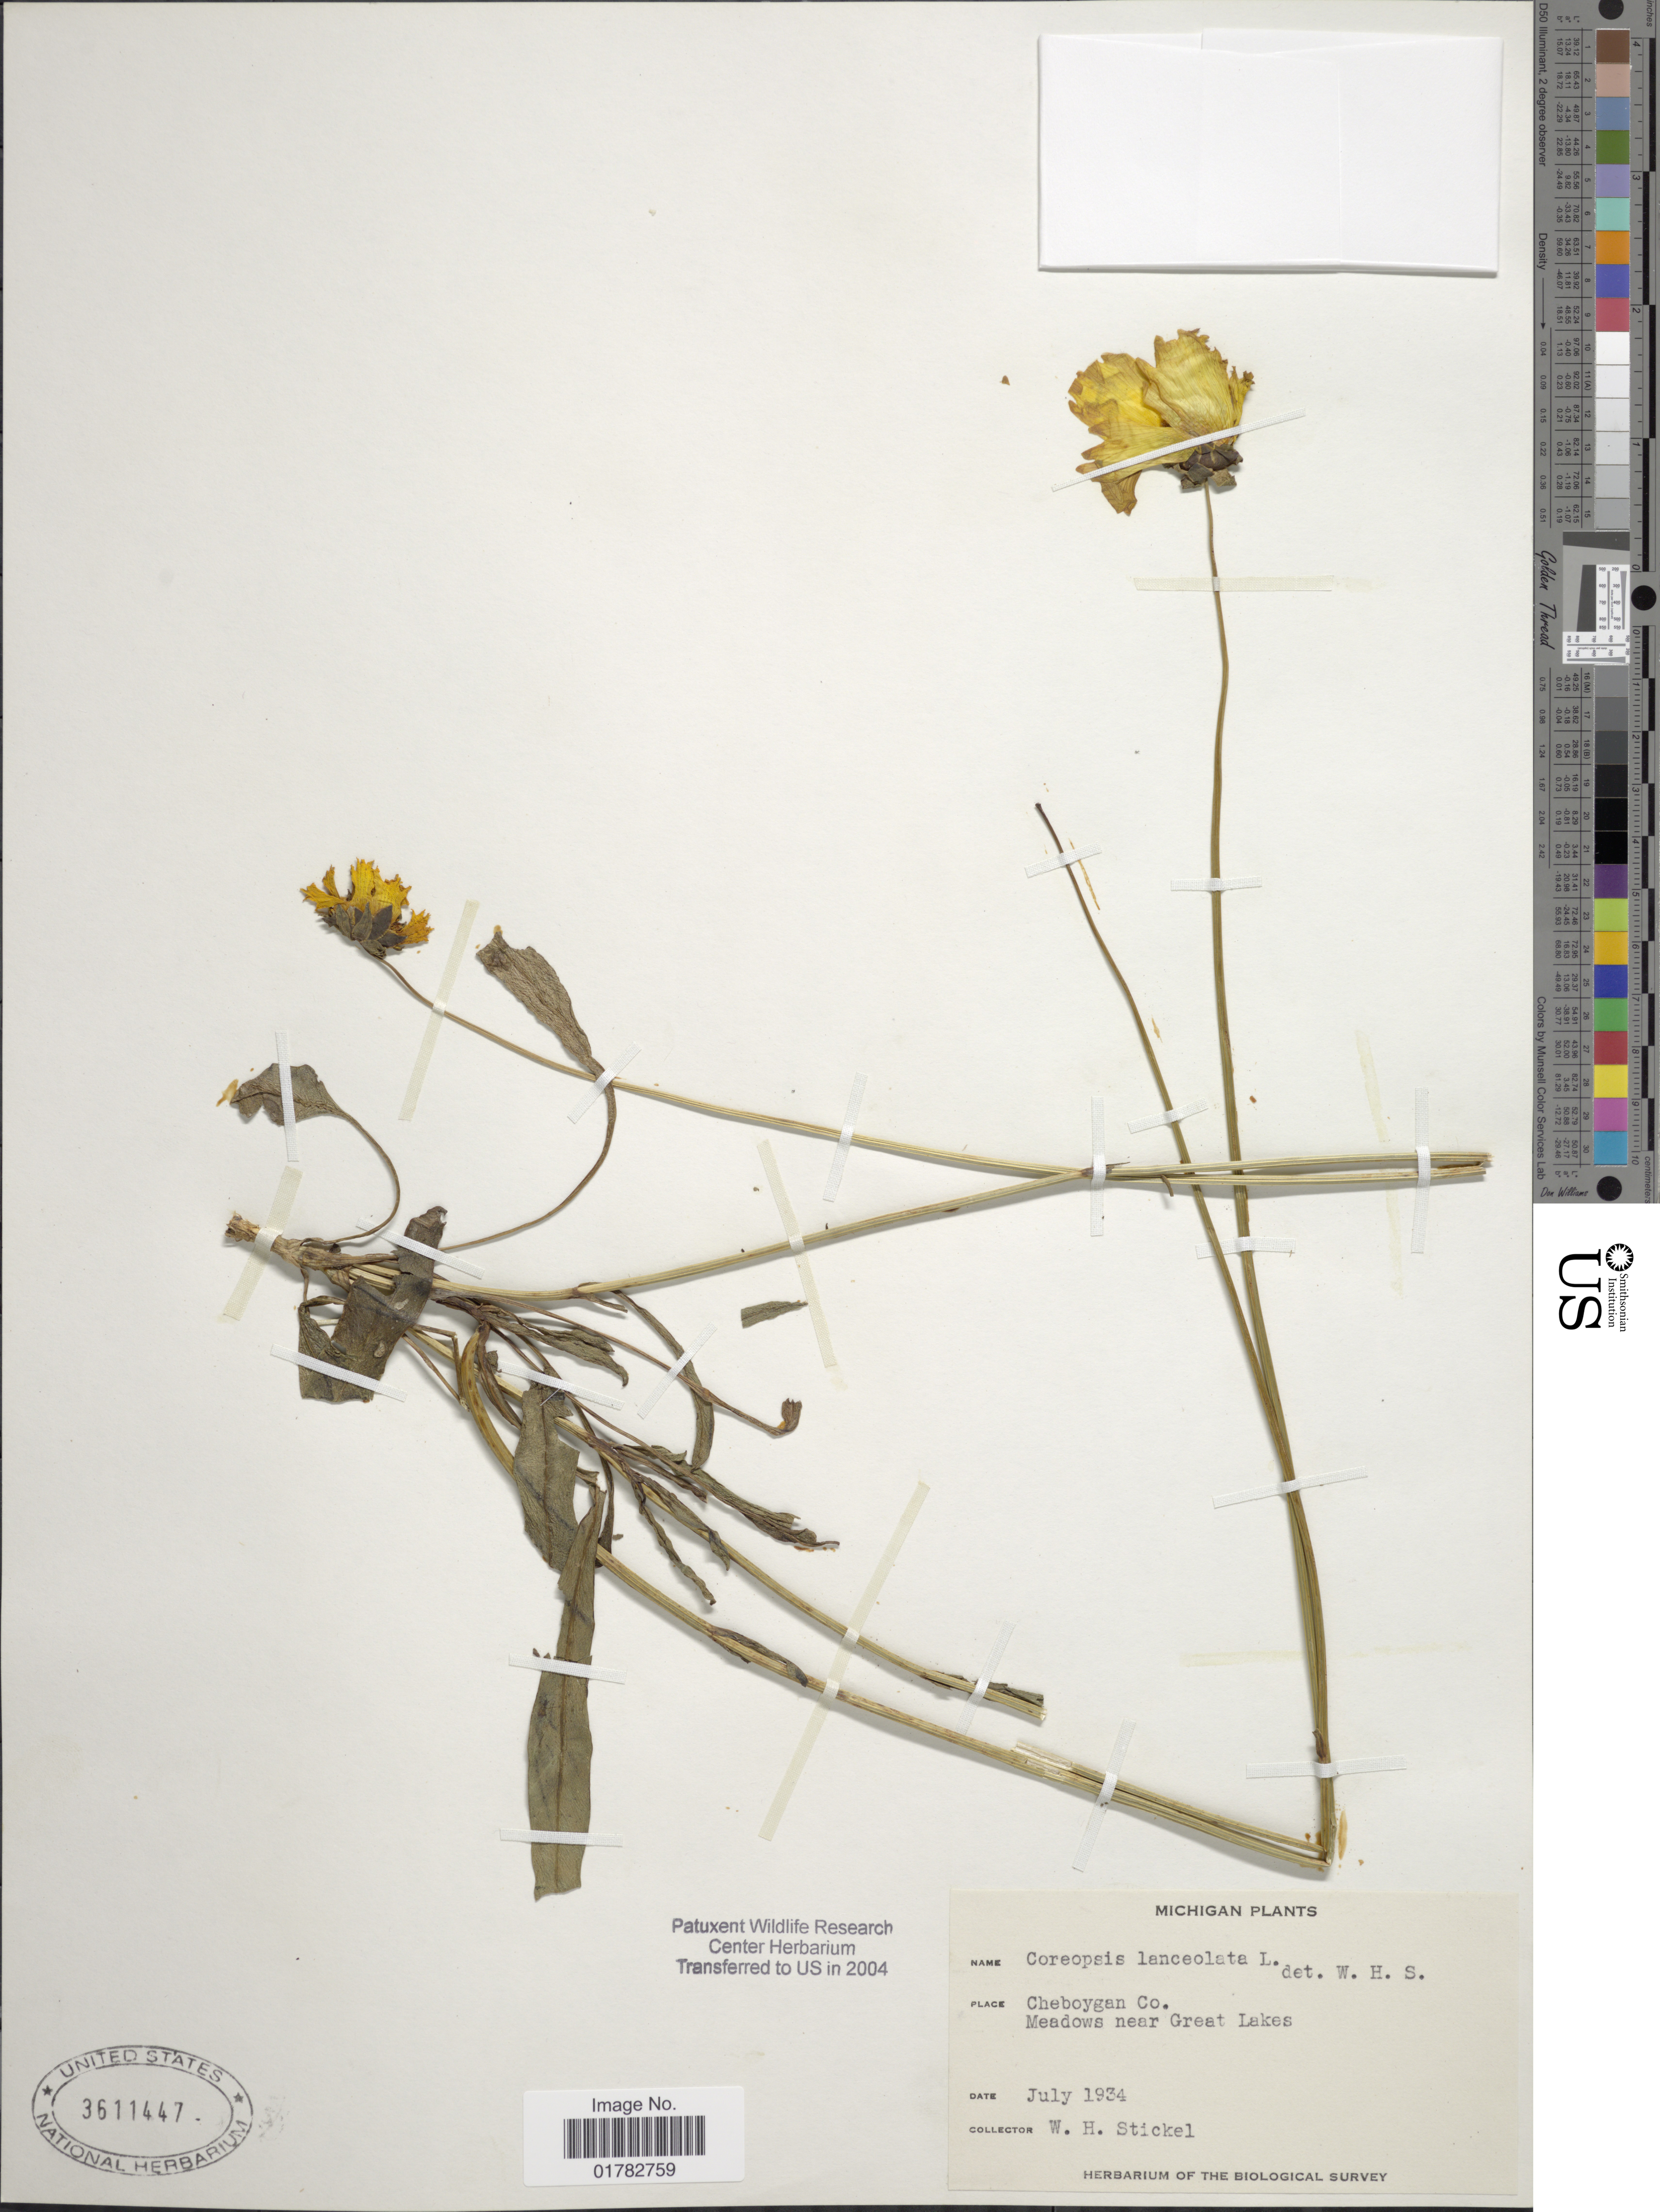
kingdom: Plantae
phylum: Tracheophyta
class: Magnoliopsida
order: Asterales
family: Asteraceae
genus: Coreopsis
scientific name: Coreopsis lanceolata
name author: L.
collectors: W. Stickel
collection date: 1934-07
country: United States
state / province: Michigan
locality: Cheboygan Co., meadows near Great Lakes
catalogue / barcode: US 3611447